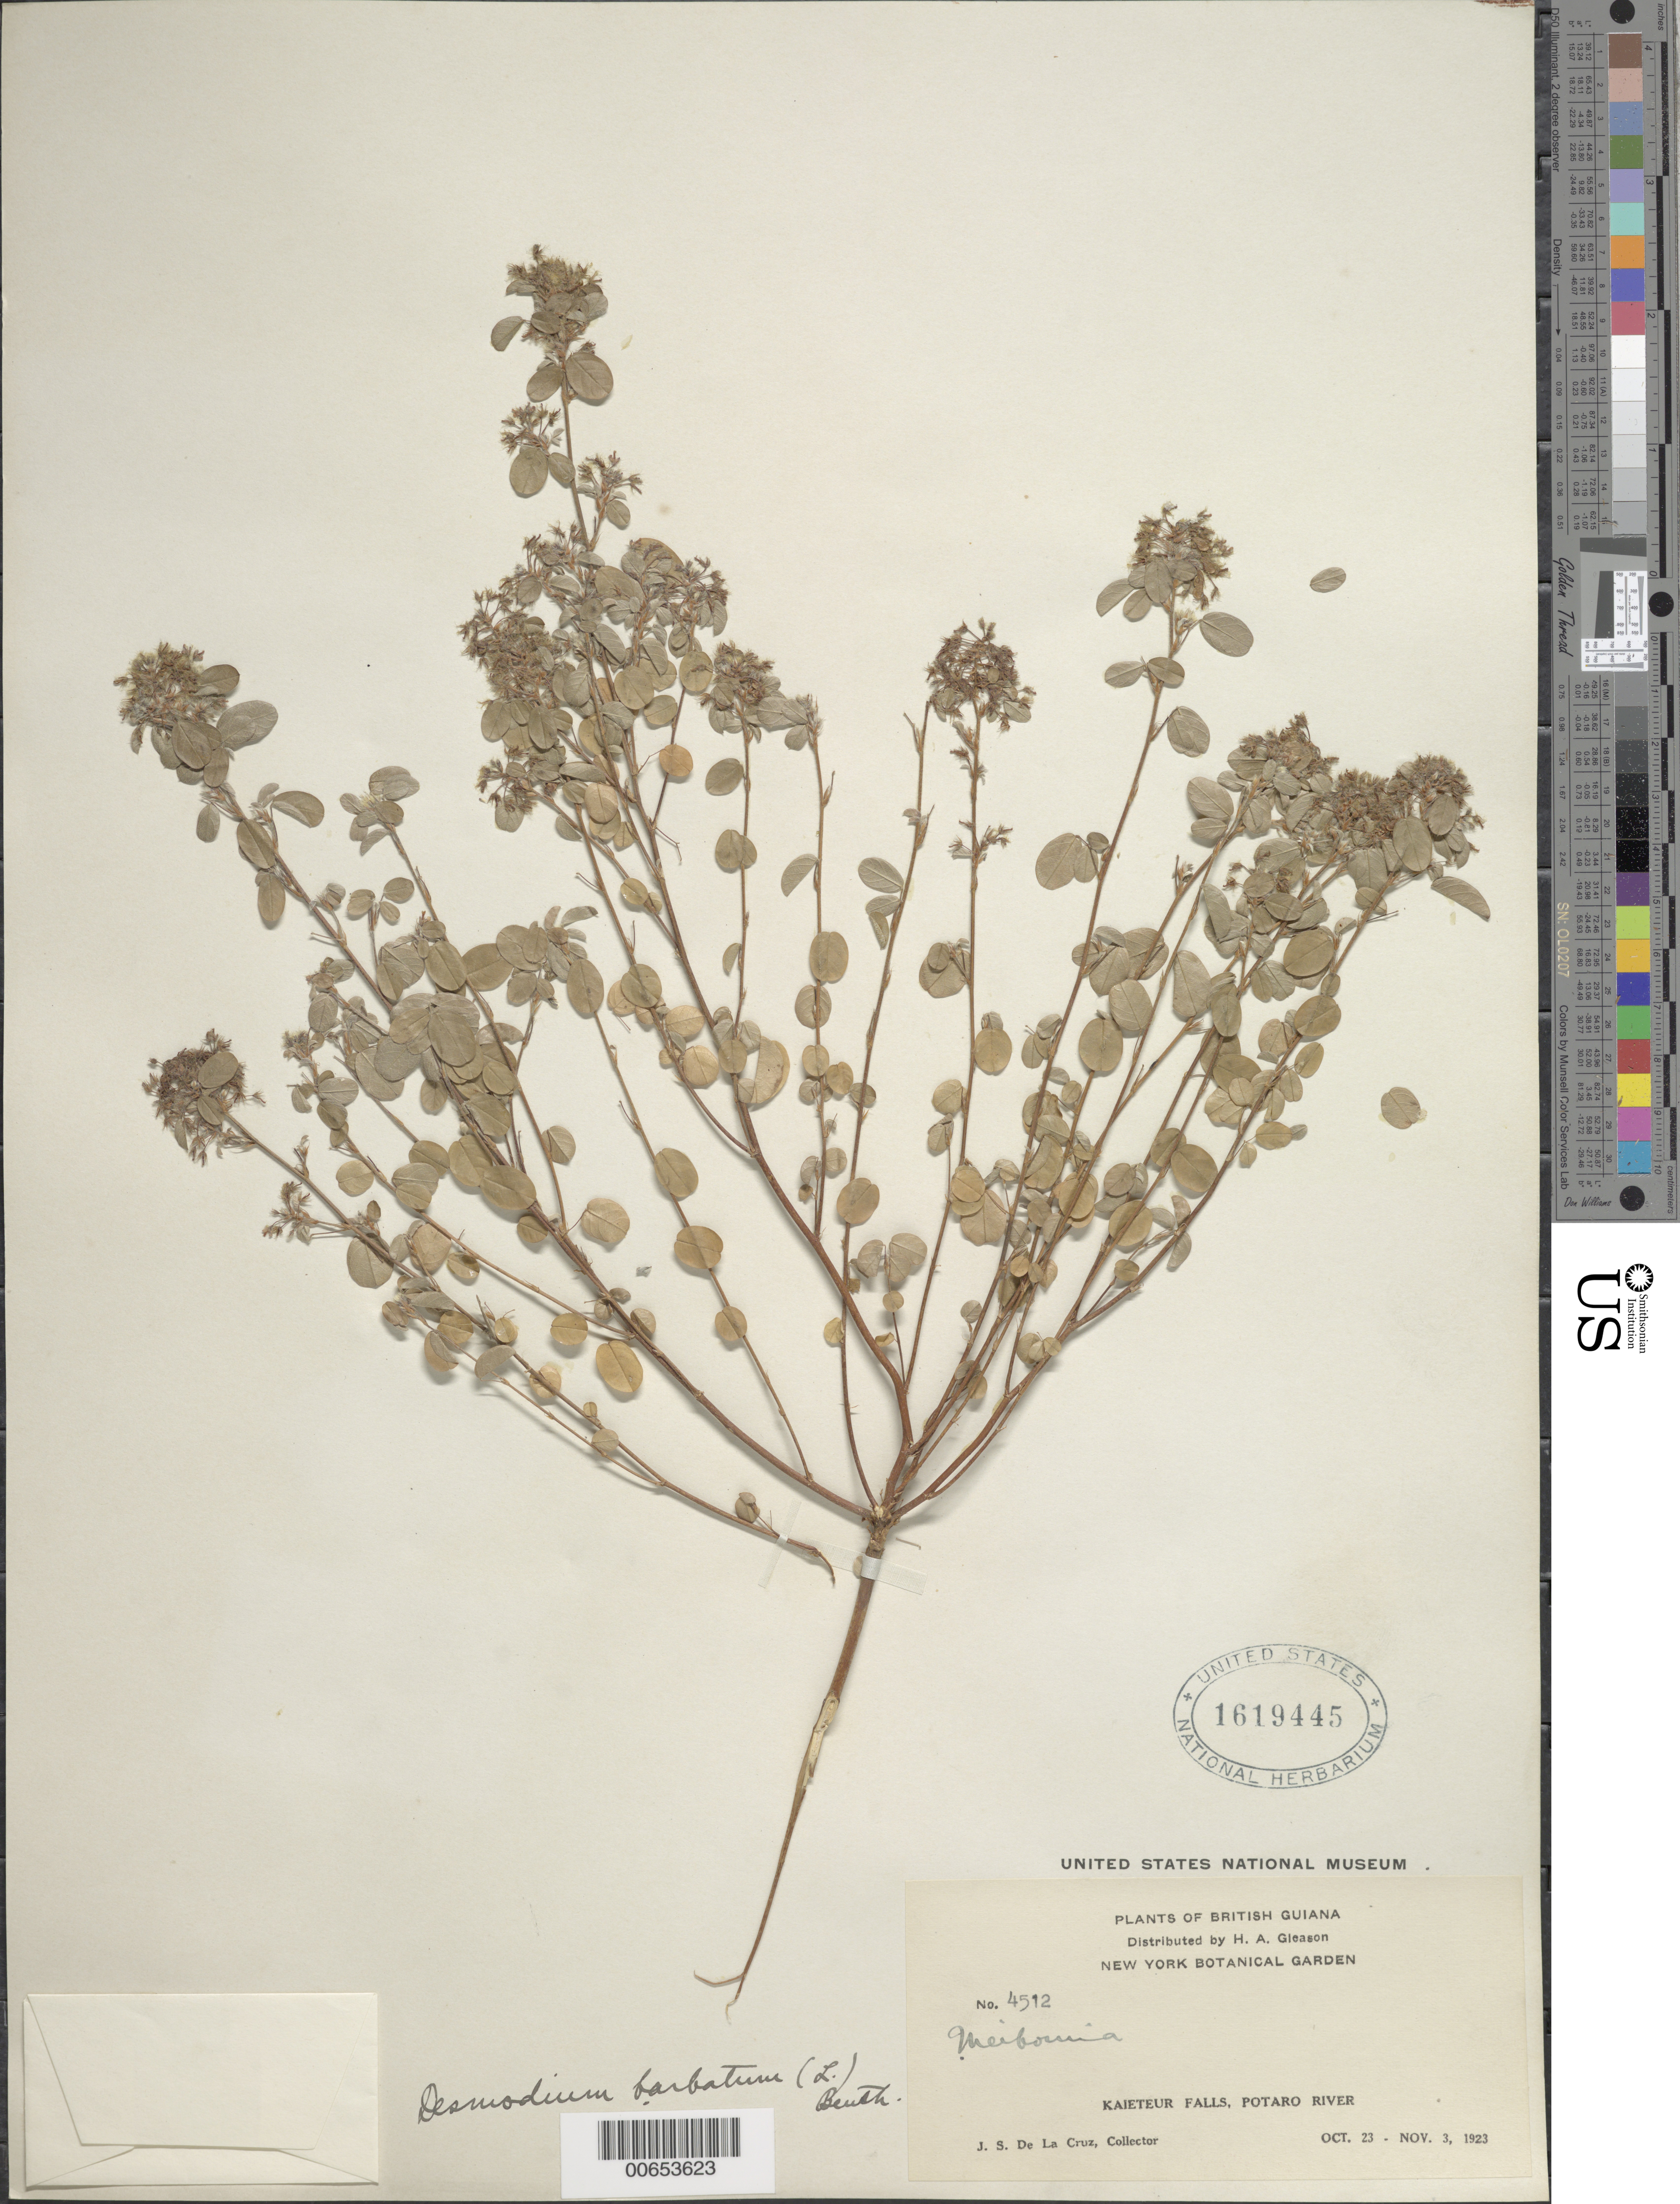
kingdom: Plantae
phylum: Tracheophyta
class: Magnoliopsida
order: Fabales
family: Fabaceae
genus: Grona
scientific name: Grona barbata var. barbata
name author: (L.) H. Ohashi & K. Ohashi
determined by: Strong, Mark T., (BOT), Smithsonian Institution - National Museum of Natural History (UNITED STATES)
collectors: J. S. de la Cruz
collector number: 4512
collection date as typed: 23-Oct-23 to 3-Nov-23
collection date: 1923-10-23/1923-11-03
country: Guyana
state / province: Potaro-Siparuni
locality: Kaieteur Falls, Potaro R.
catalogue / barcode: US 1619445